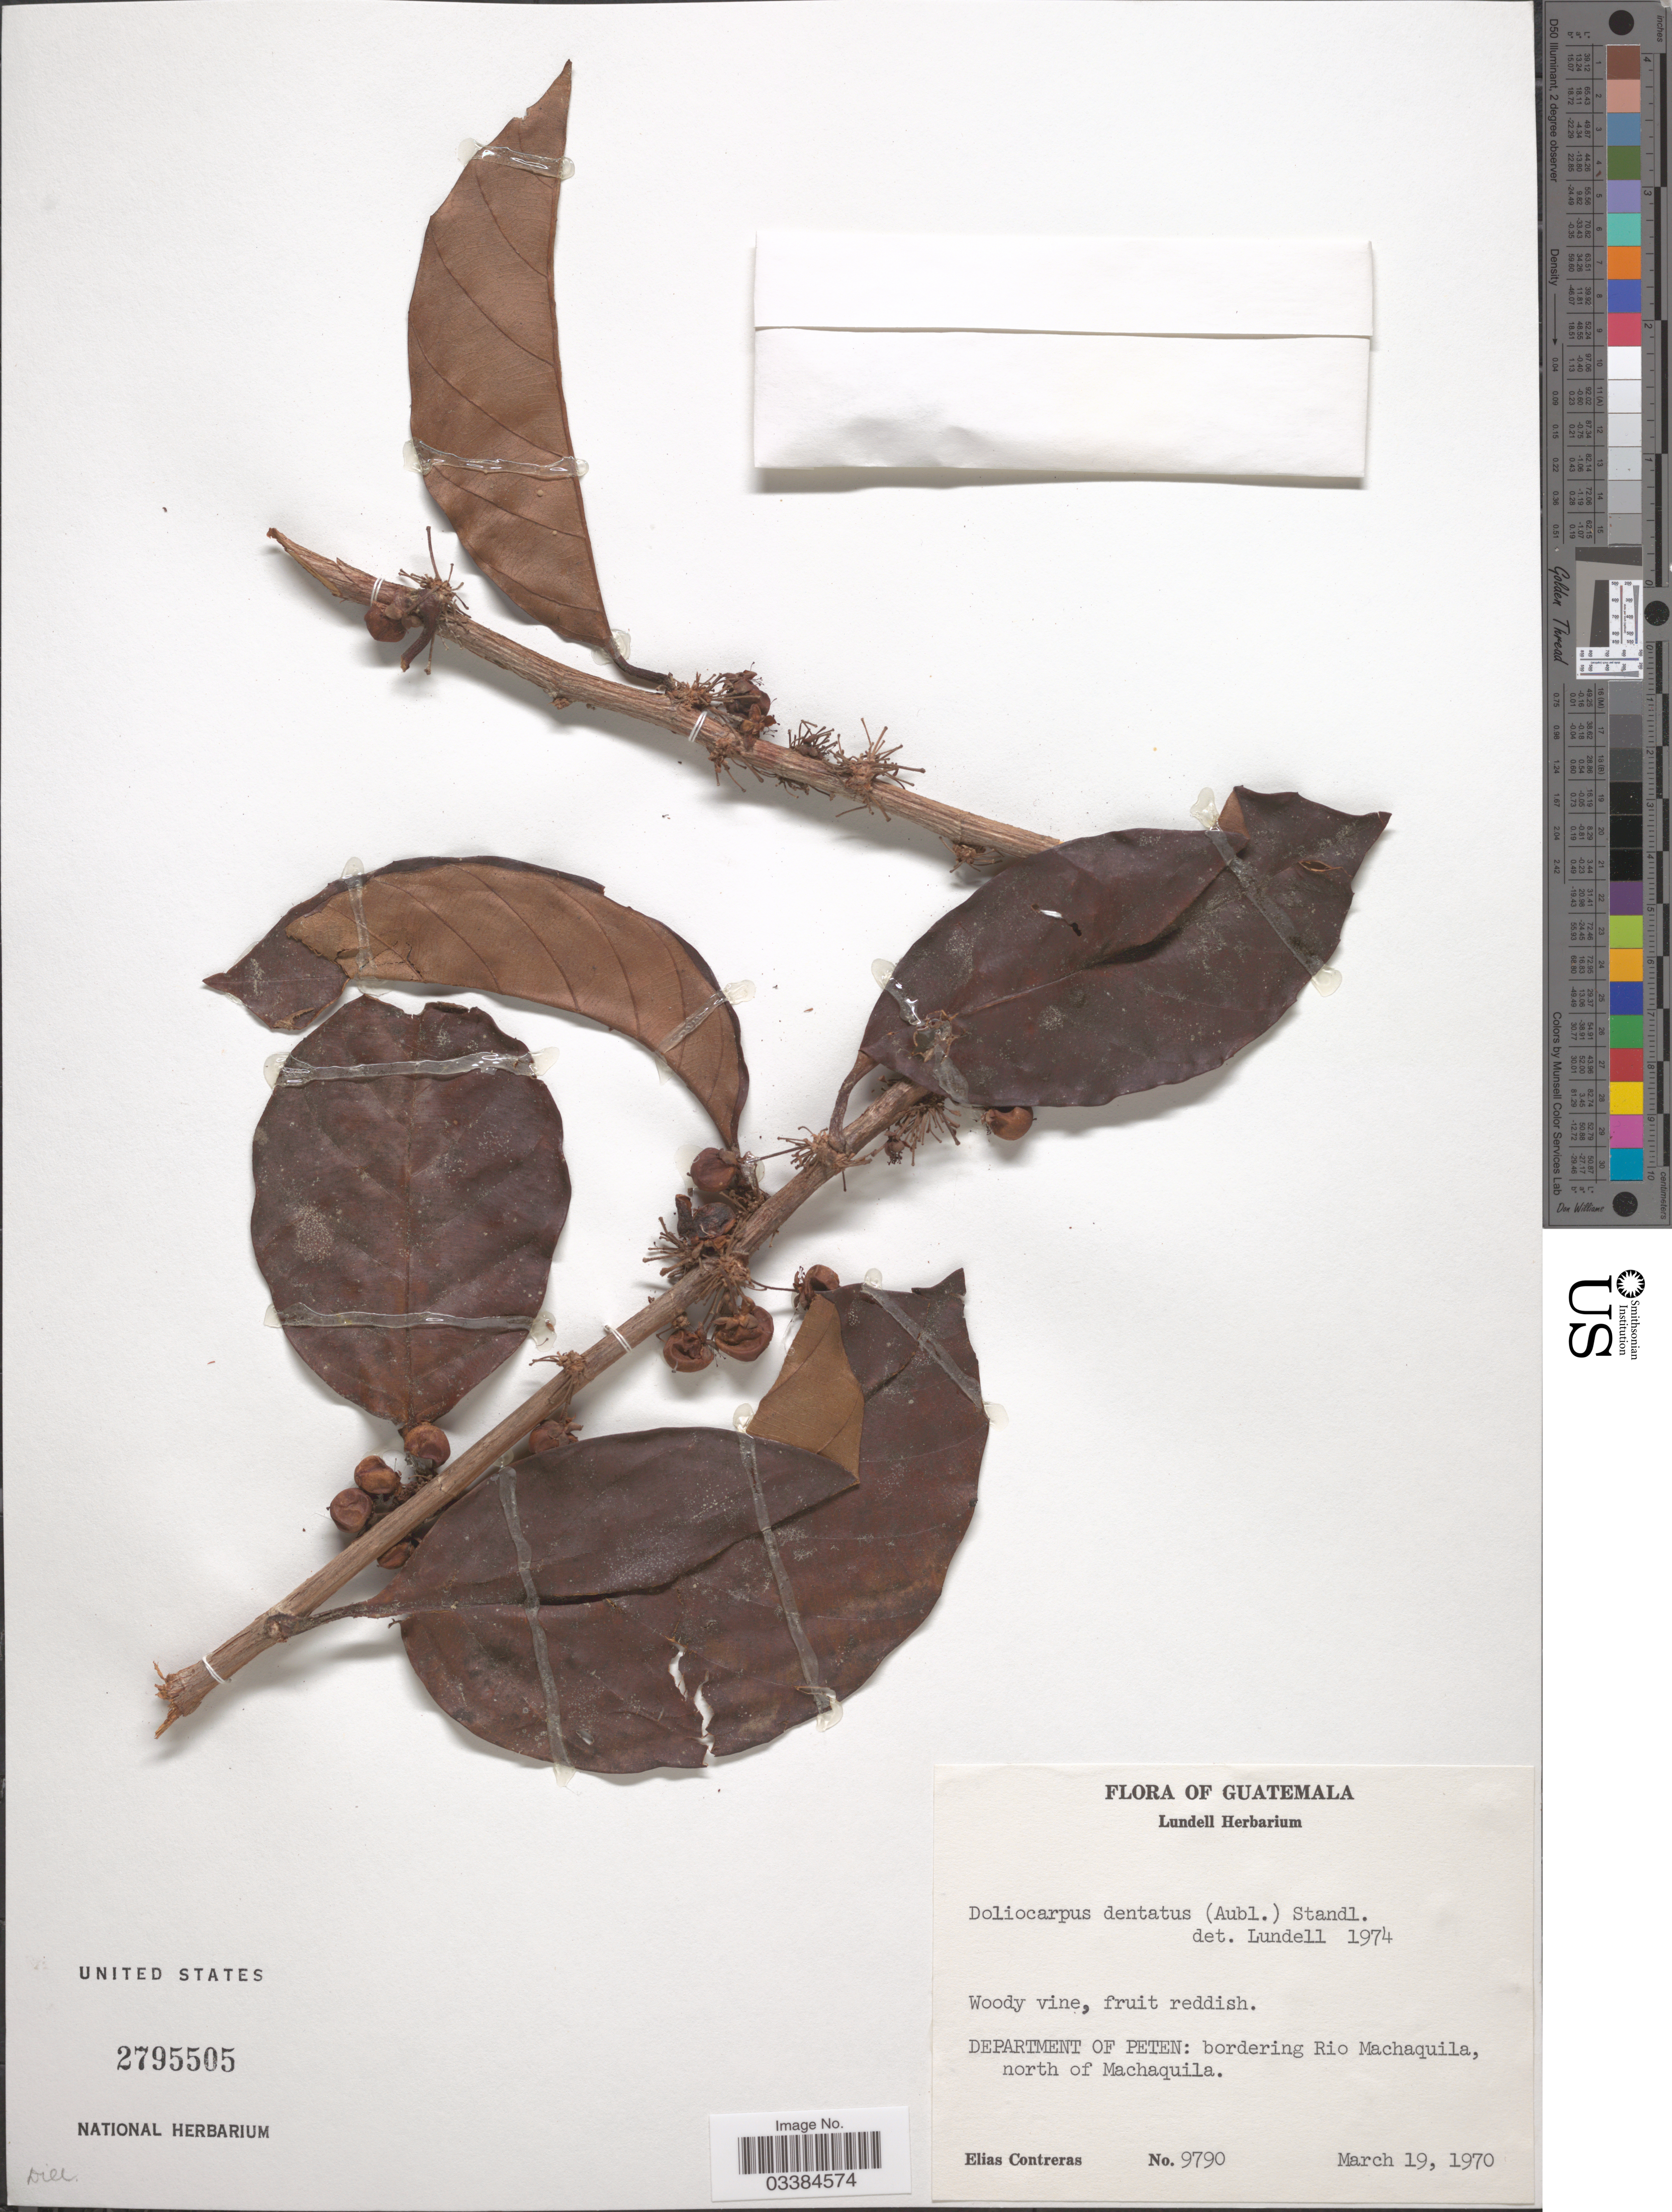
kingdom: Plantae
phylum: Tracheophyta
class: Magnoliopsida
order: Dilleniales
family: Dilleniaceae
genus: Doliocarpus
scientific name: Doliocarpus dentatus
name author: (Aubl.) Standl.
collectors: E. Contreras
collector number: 9790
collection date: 1970-03-19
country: Guatemala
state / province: El Petén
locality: Department of Peten: bordering Rio Machaquila, north of Machaquila.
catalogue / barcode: US 2795505